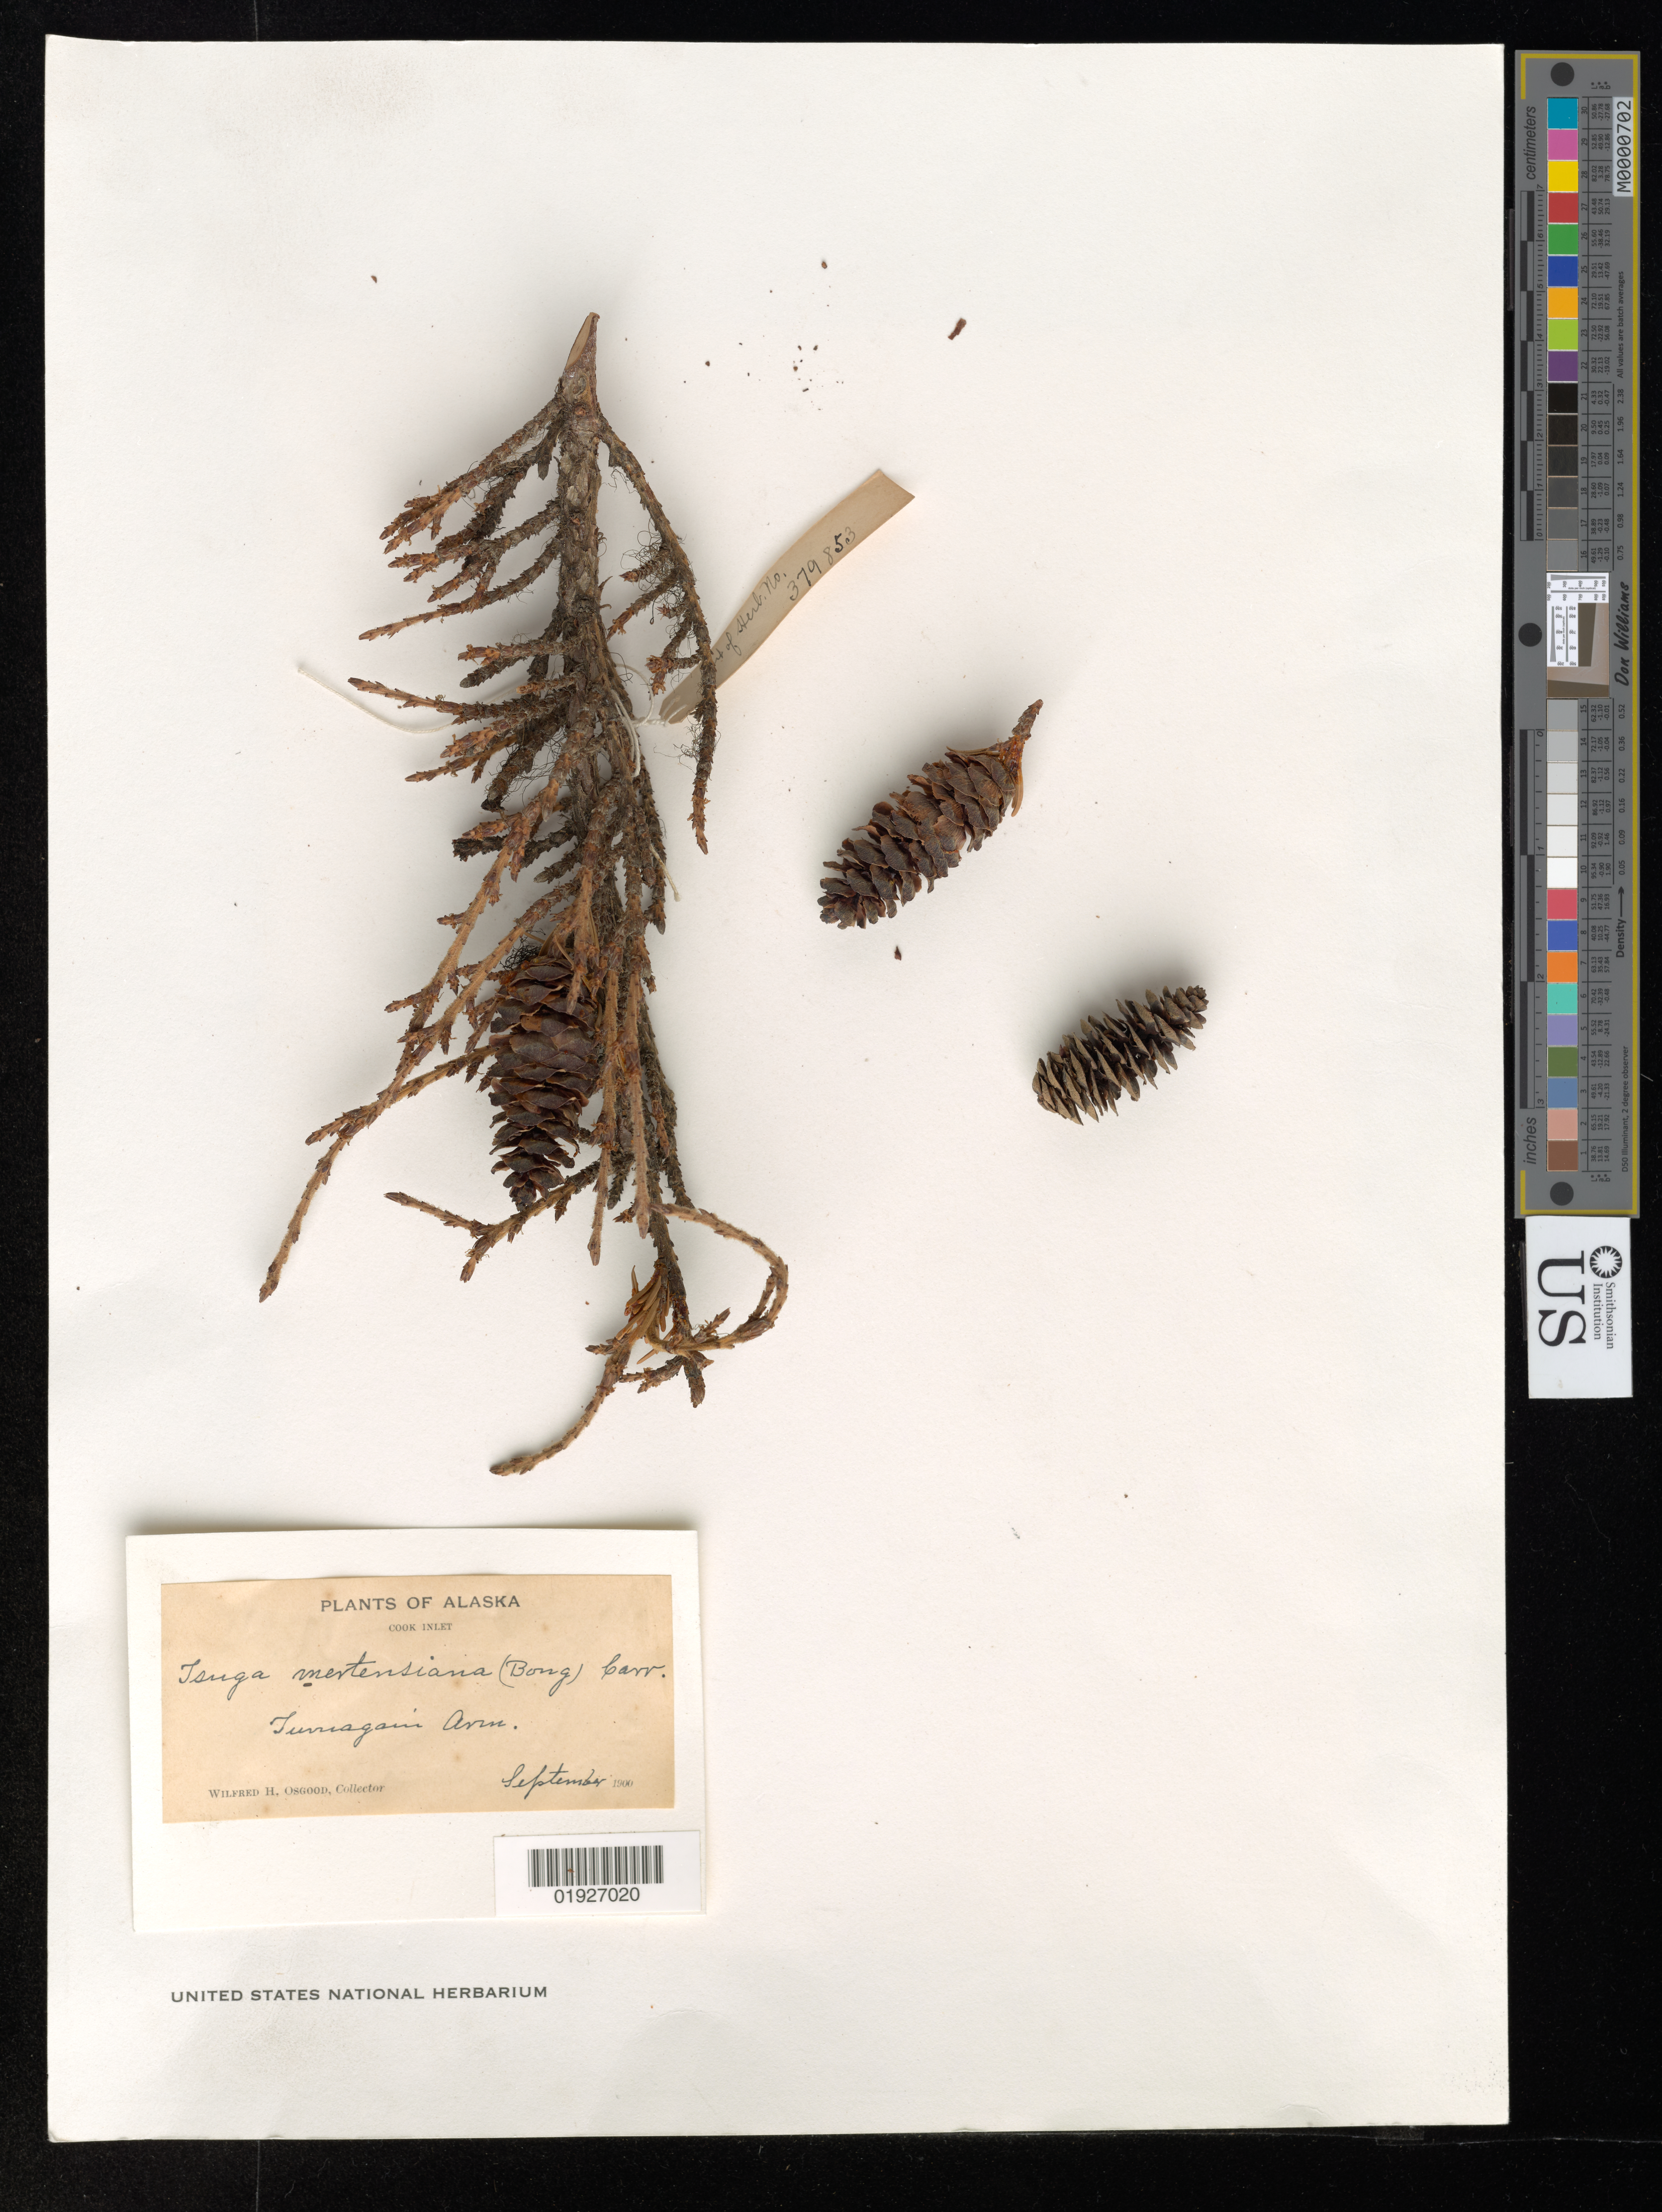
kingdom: Plantae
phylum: Tracheophyta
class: Pinopsida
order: Pinales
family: Pinaceae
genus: Tsuga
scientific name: Tsuga caroliniana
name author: Engelm.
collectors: W. Osgood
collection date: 1900-09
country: United States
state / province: Alaska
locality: Turnagain arm, Cook Inlet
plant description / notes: Herb. no. 379853; The specimen tag lists the identification as Tsuga mertensiana, but is in a box labelled as Tsuga caroliniana and Tusga heterophylla. It is not clear what the offical identification is.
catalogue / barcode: US 379853